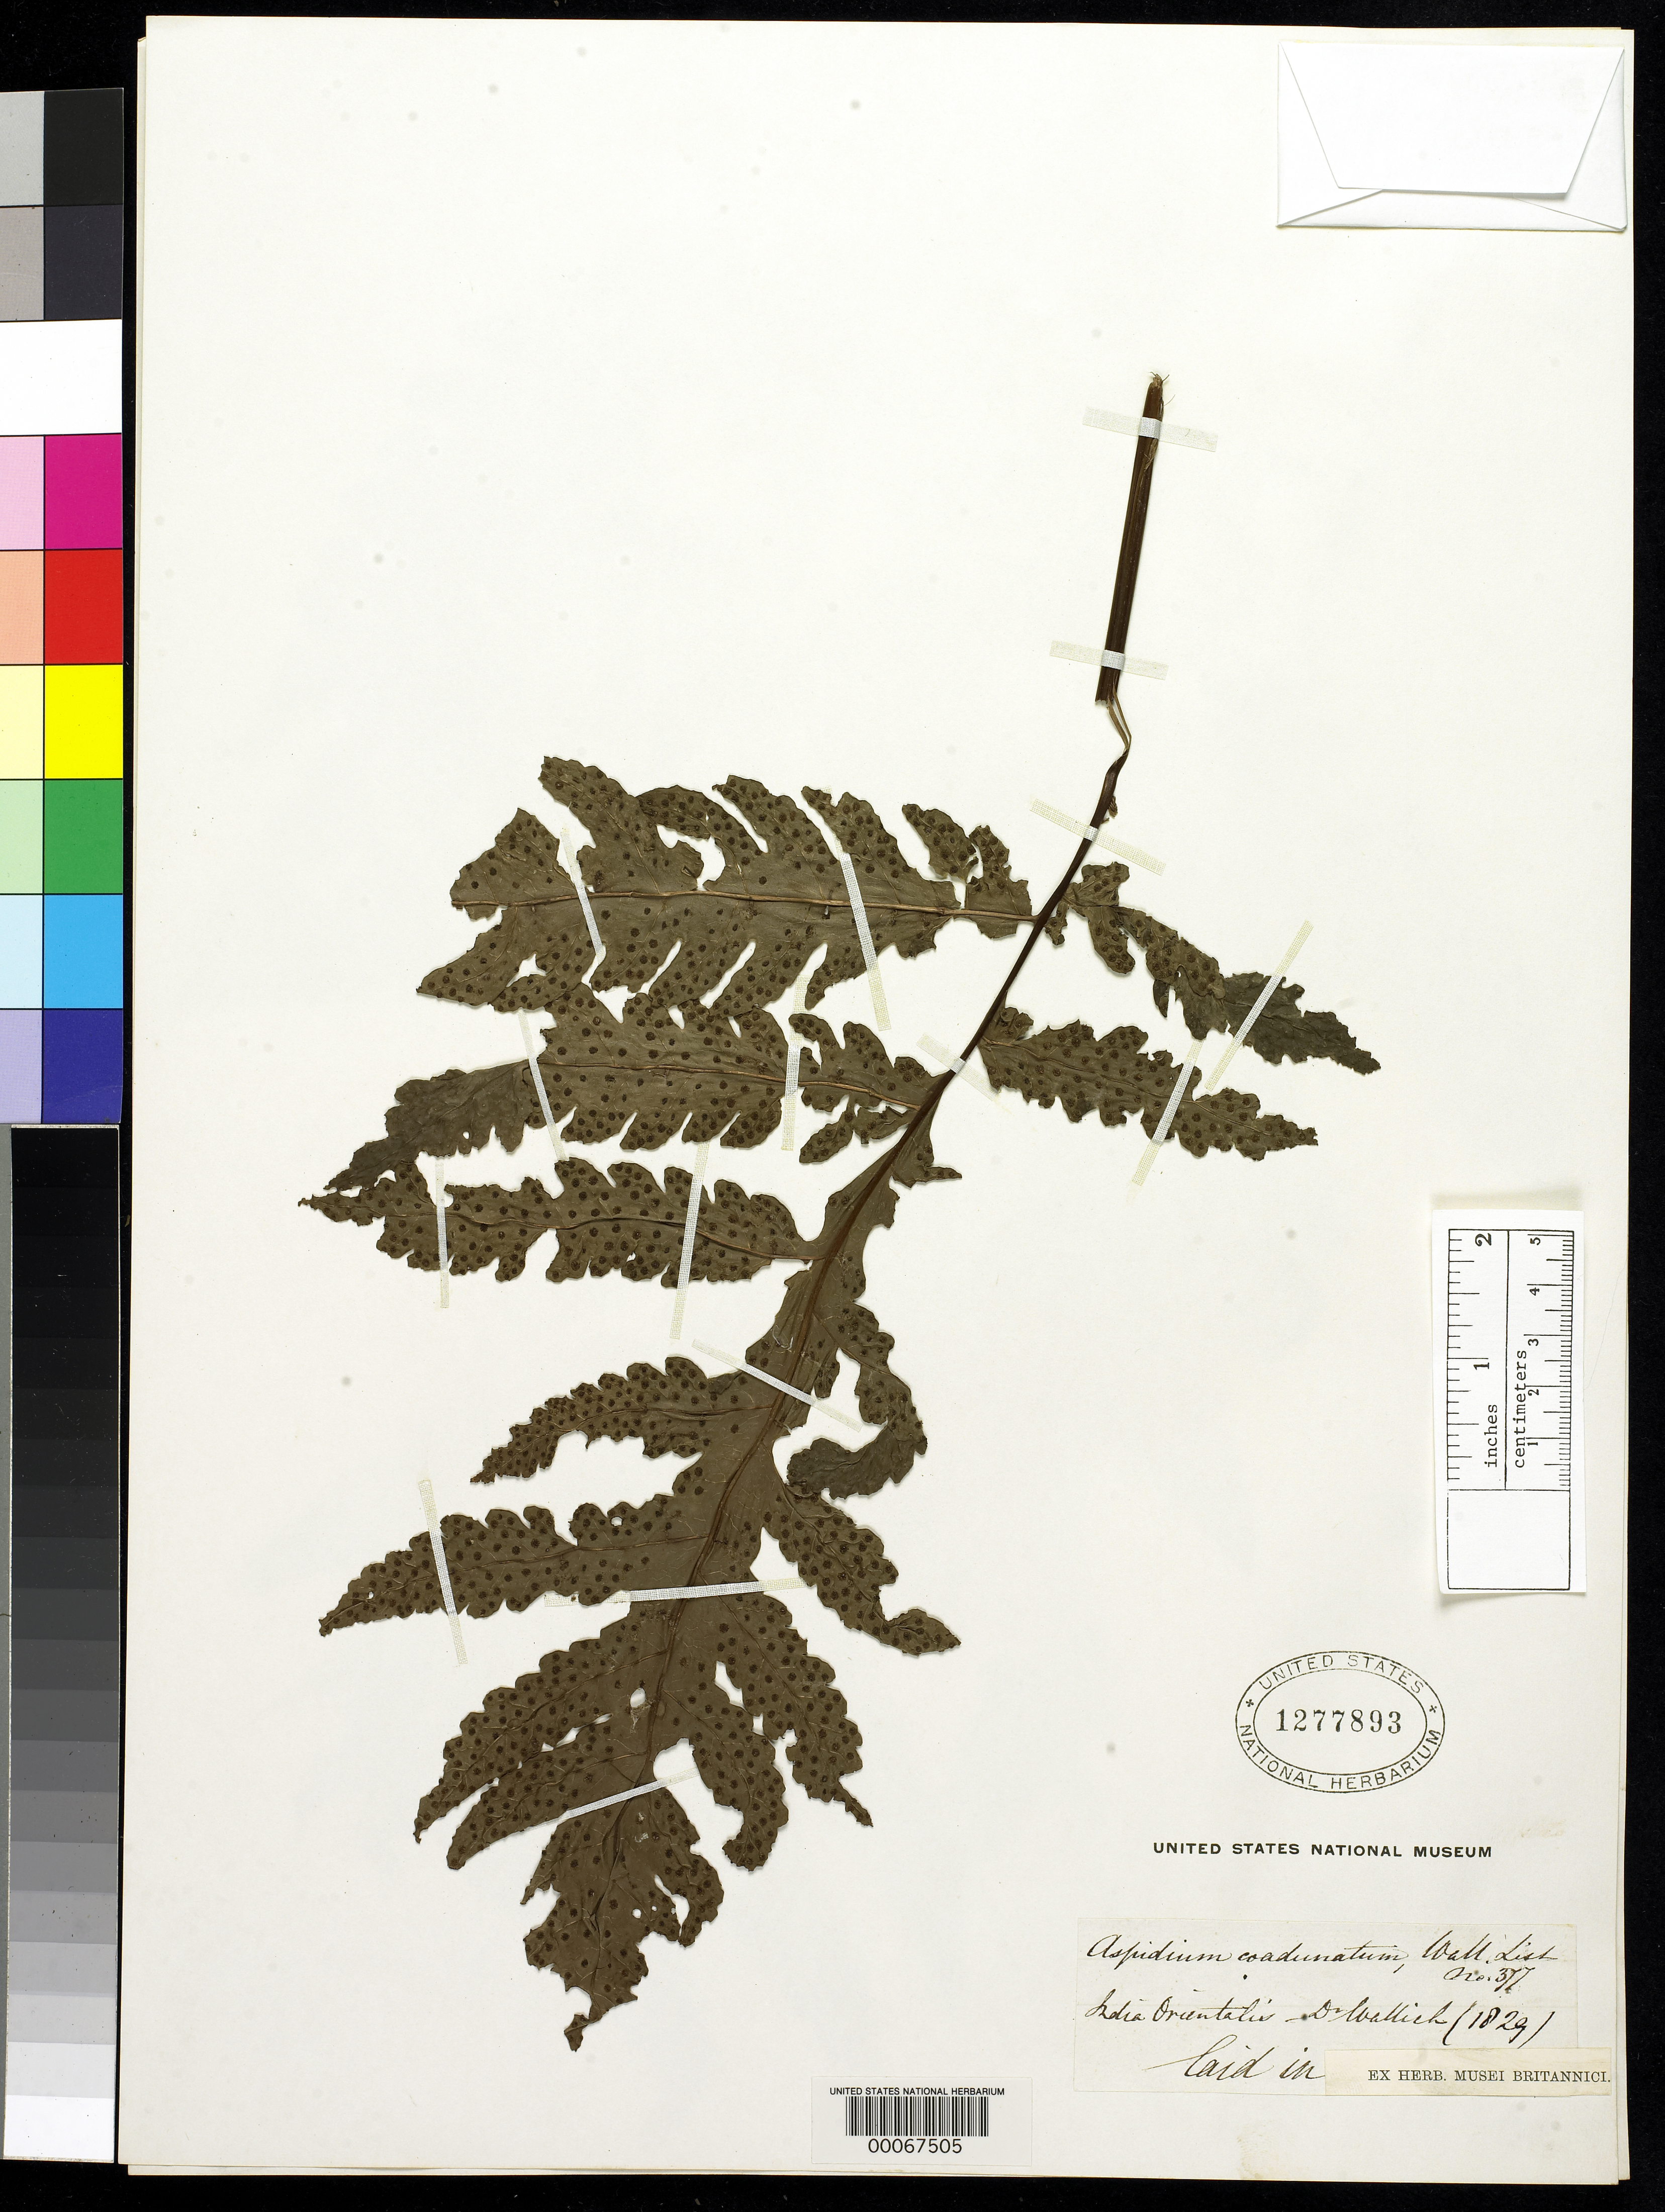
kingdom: Plantae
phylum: Tracheophyta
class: Polypodiopsida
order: Polypodiales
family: Tectariaceae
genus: Aspidium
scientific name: Aspidium coadunatum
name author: Wall. ex Hook. & Grev.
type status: Type Collection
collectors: N. Wallich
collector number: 377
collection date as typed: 1820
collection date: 1820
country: Nepal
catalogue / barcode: US 1277893